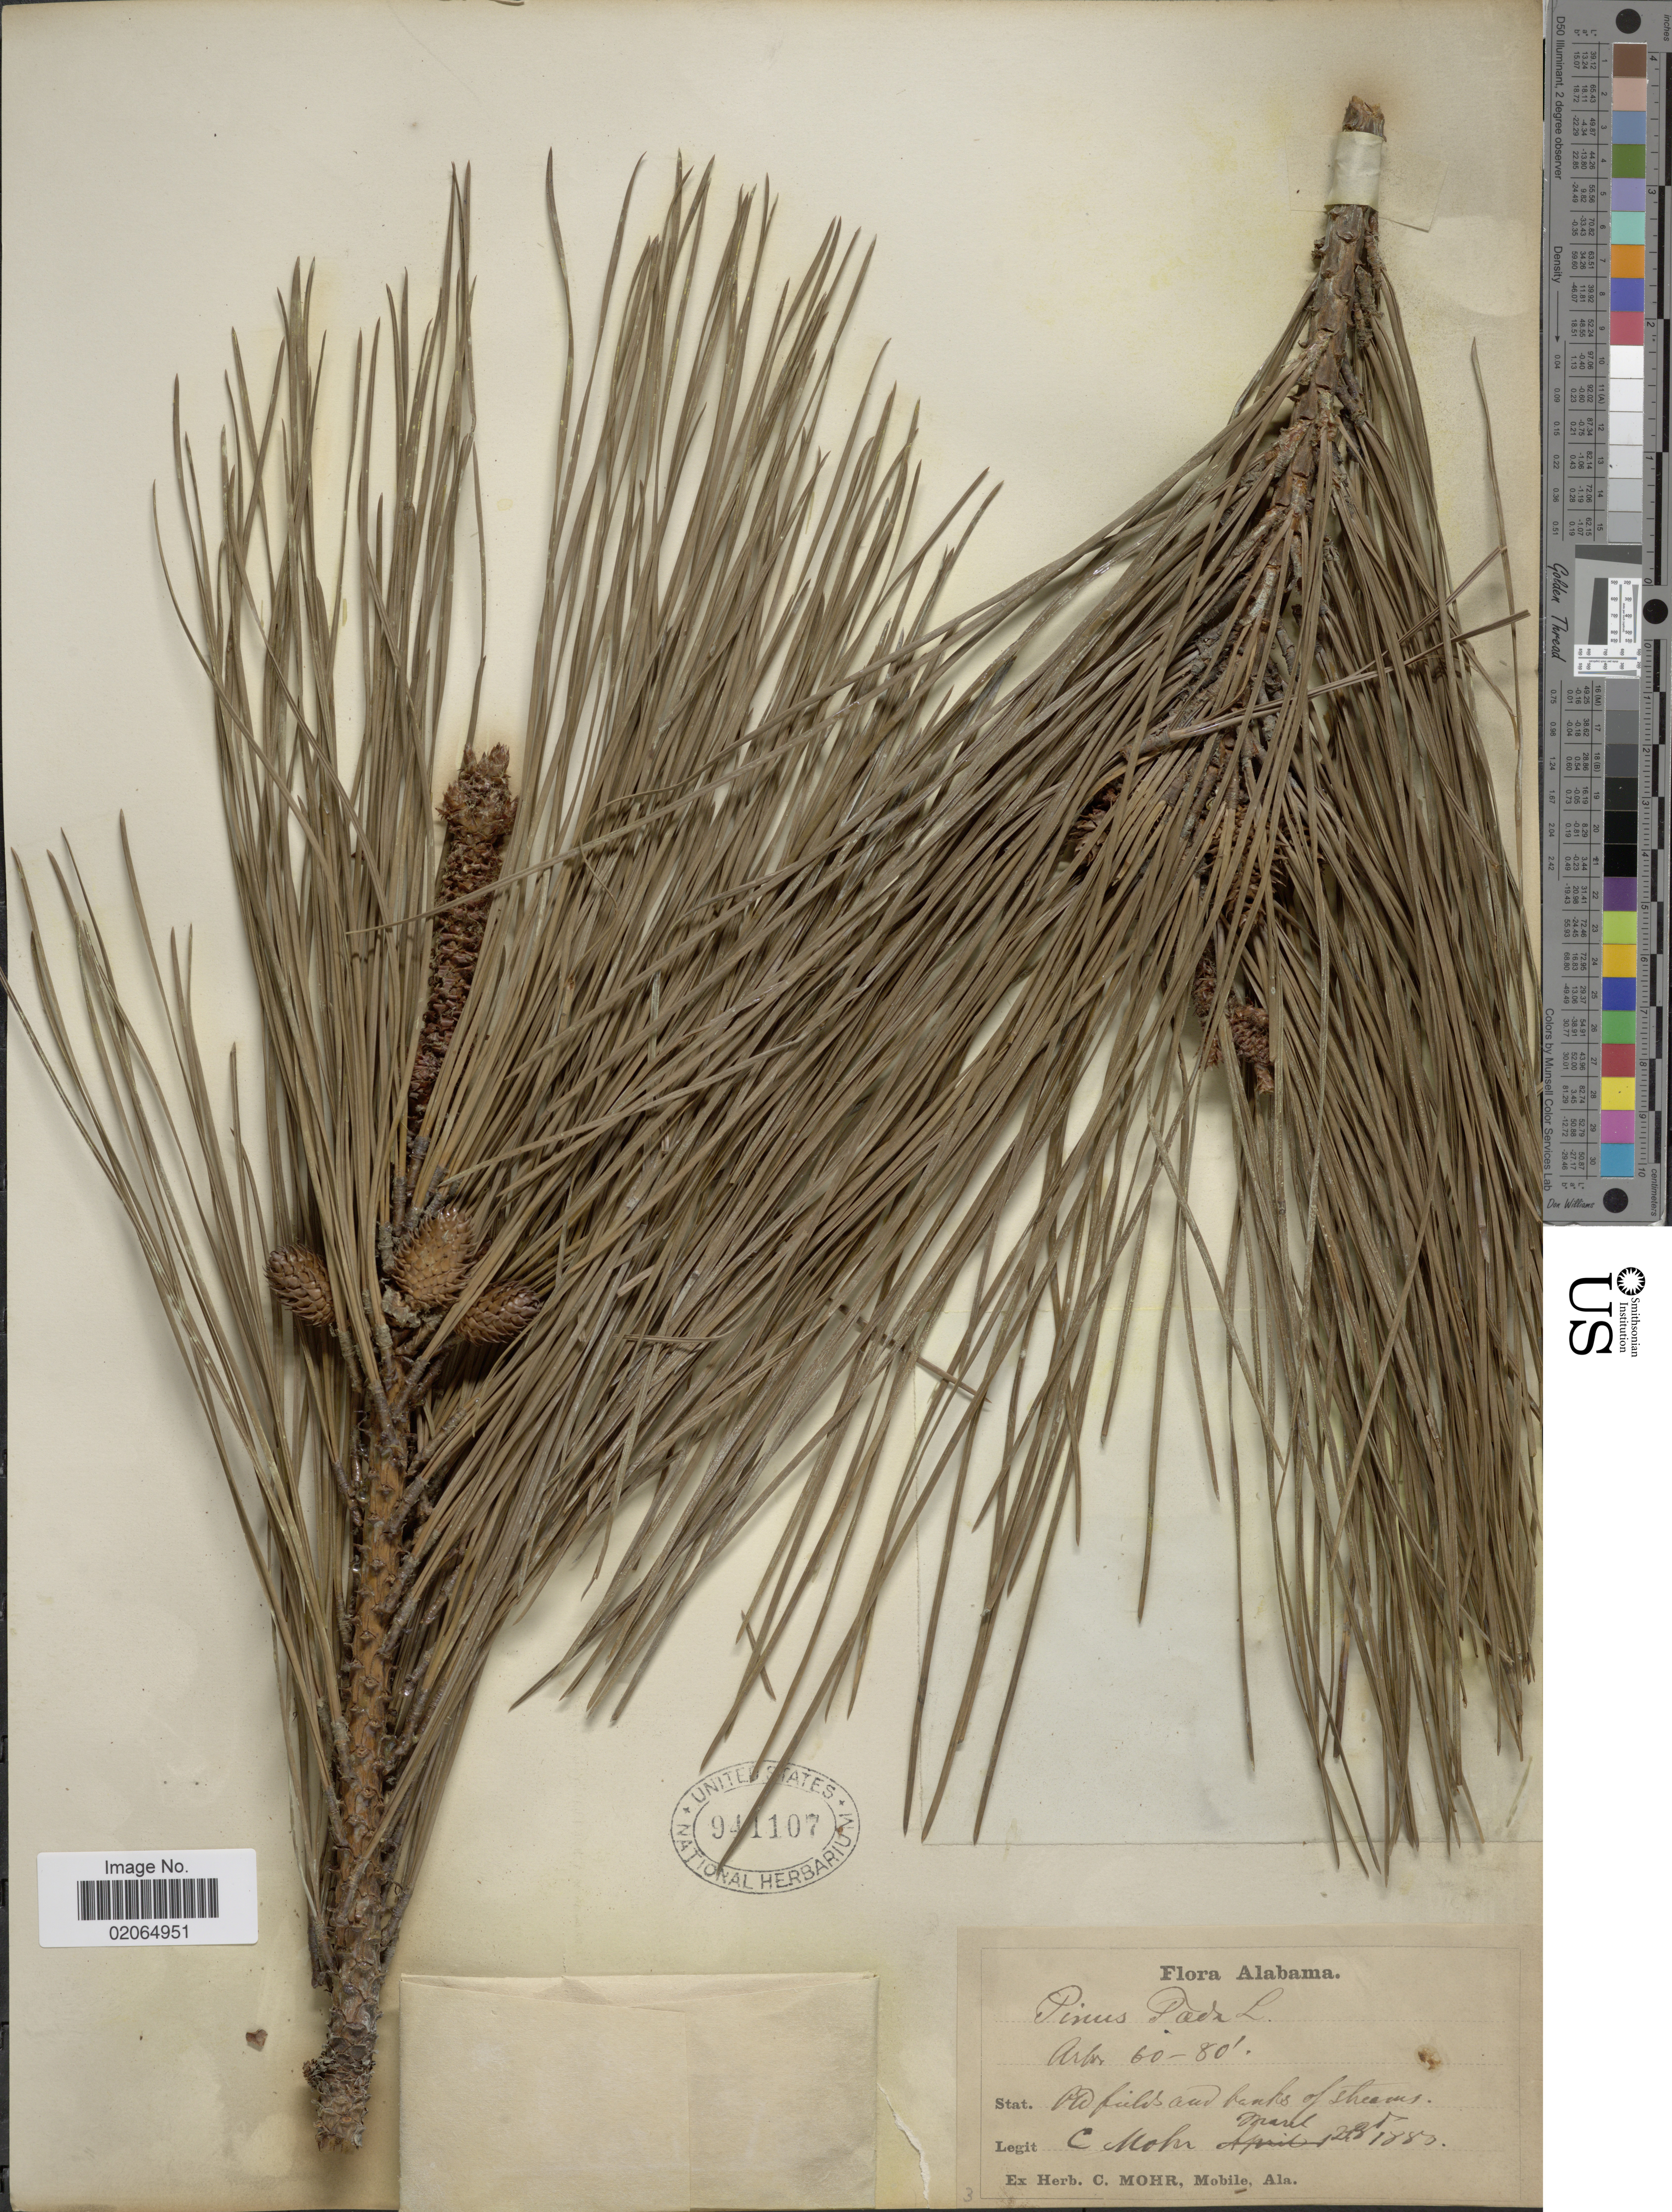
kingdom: Plantae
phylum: Tracheophyta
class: Pinopsida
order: Pinales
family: Pinaceae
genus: Pinus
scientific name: Pinus taeda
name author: L.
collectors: C. T. Mohr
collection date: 1850-03-28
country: United States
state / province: Alabama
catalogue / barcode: US 941107